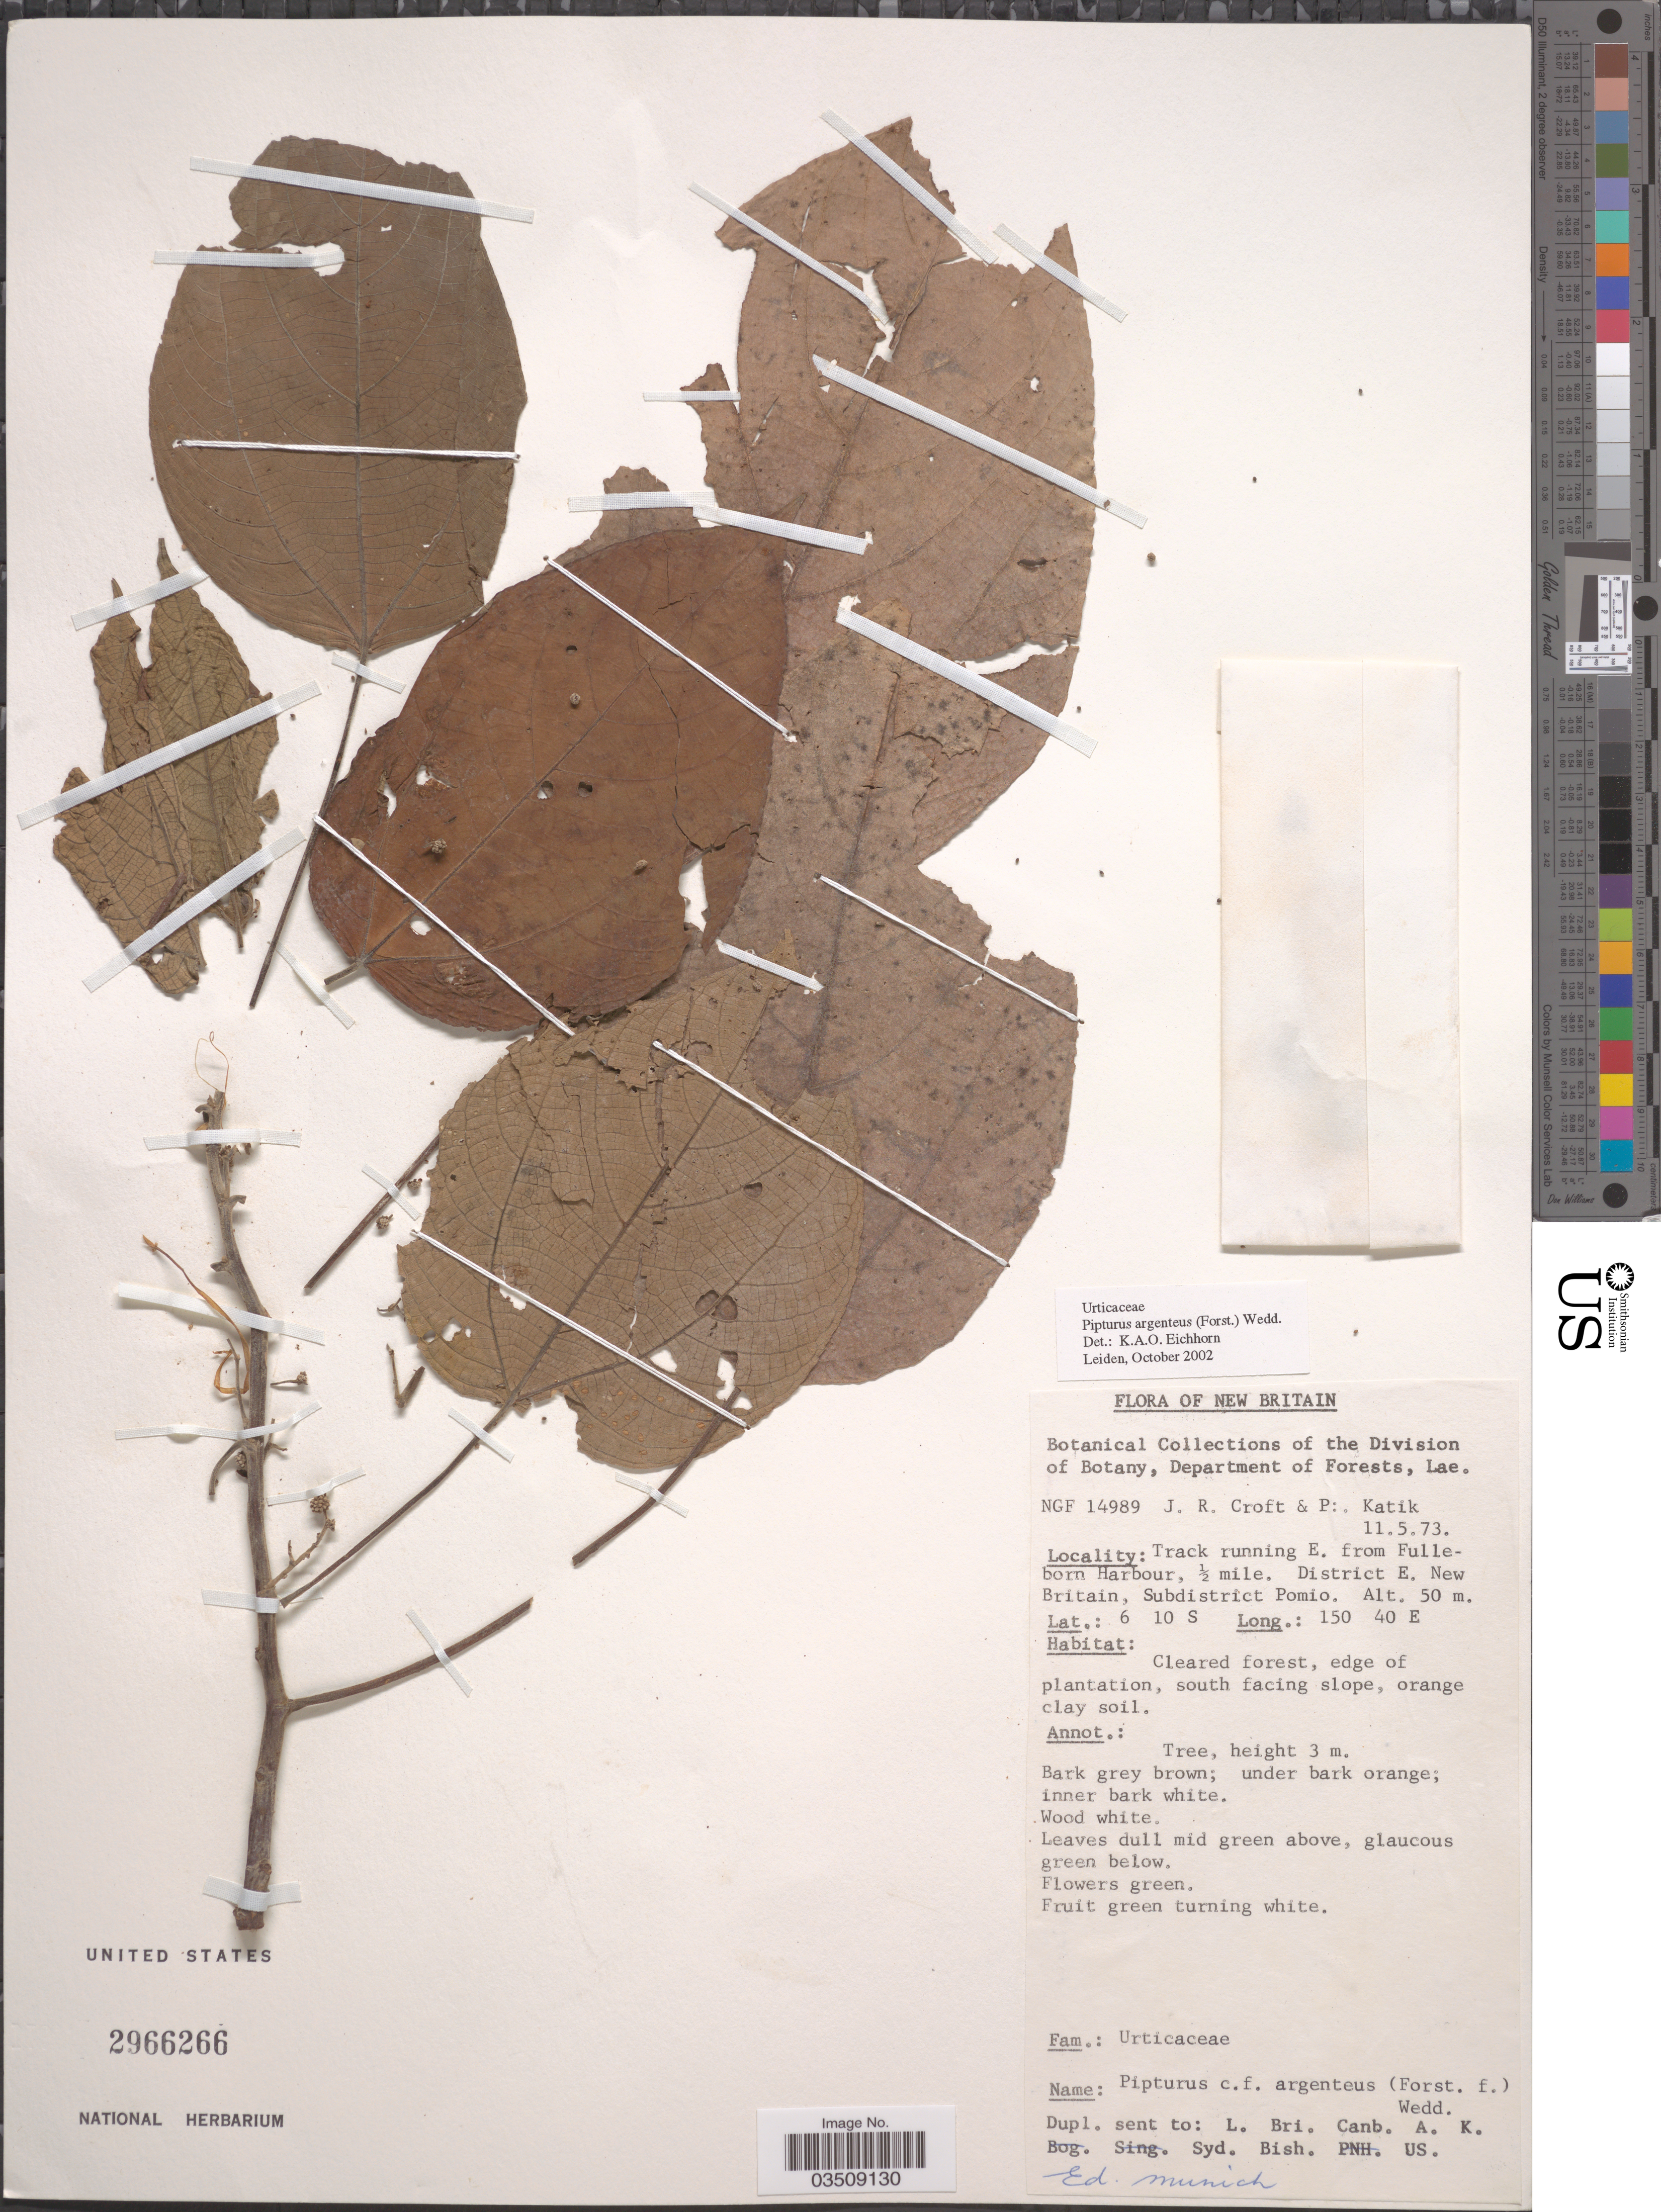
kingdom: Plantae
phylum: Tracheophyta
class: Magnoliopsida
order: Rosales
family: Urticaceae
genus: Pipturus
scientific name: Pipturus argenteus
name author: (G. Forst.) Wedd.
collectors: J. R. Croft & P. Katik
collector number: NGF14989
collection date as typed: Transcribed d/m/y: 11/5/73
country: Papua New Guinea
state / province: East New Britain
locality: New Britain. Track running E. from Fulleborn Harbour, ½ mile. District E. New Britain, Subdistrict Pomio.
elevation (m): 50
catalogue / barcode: US 2966266